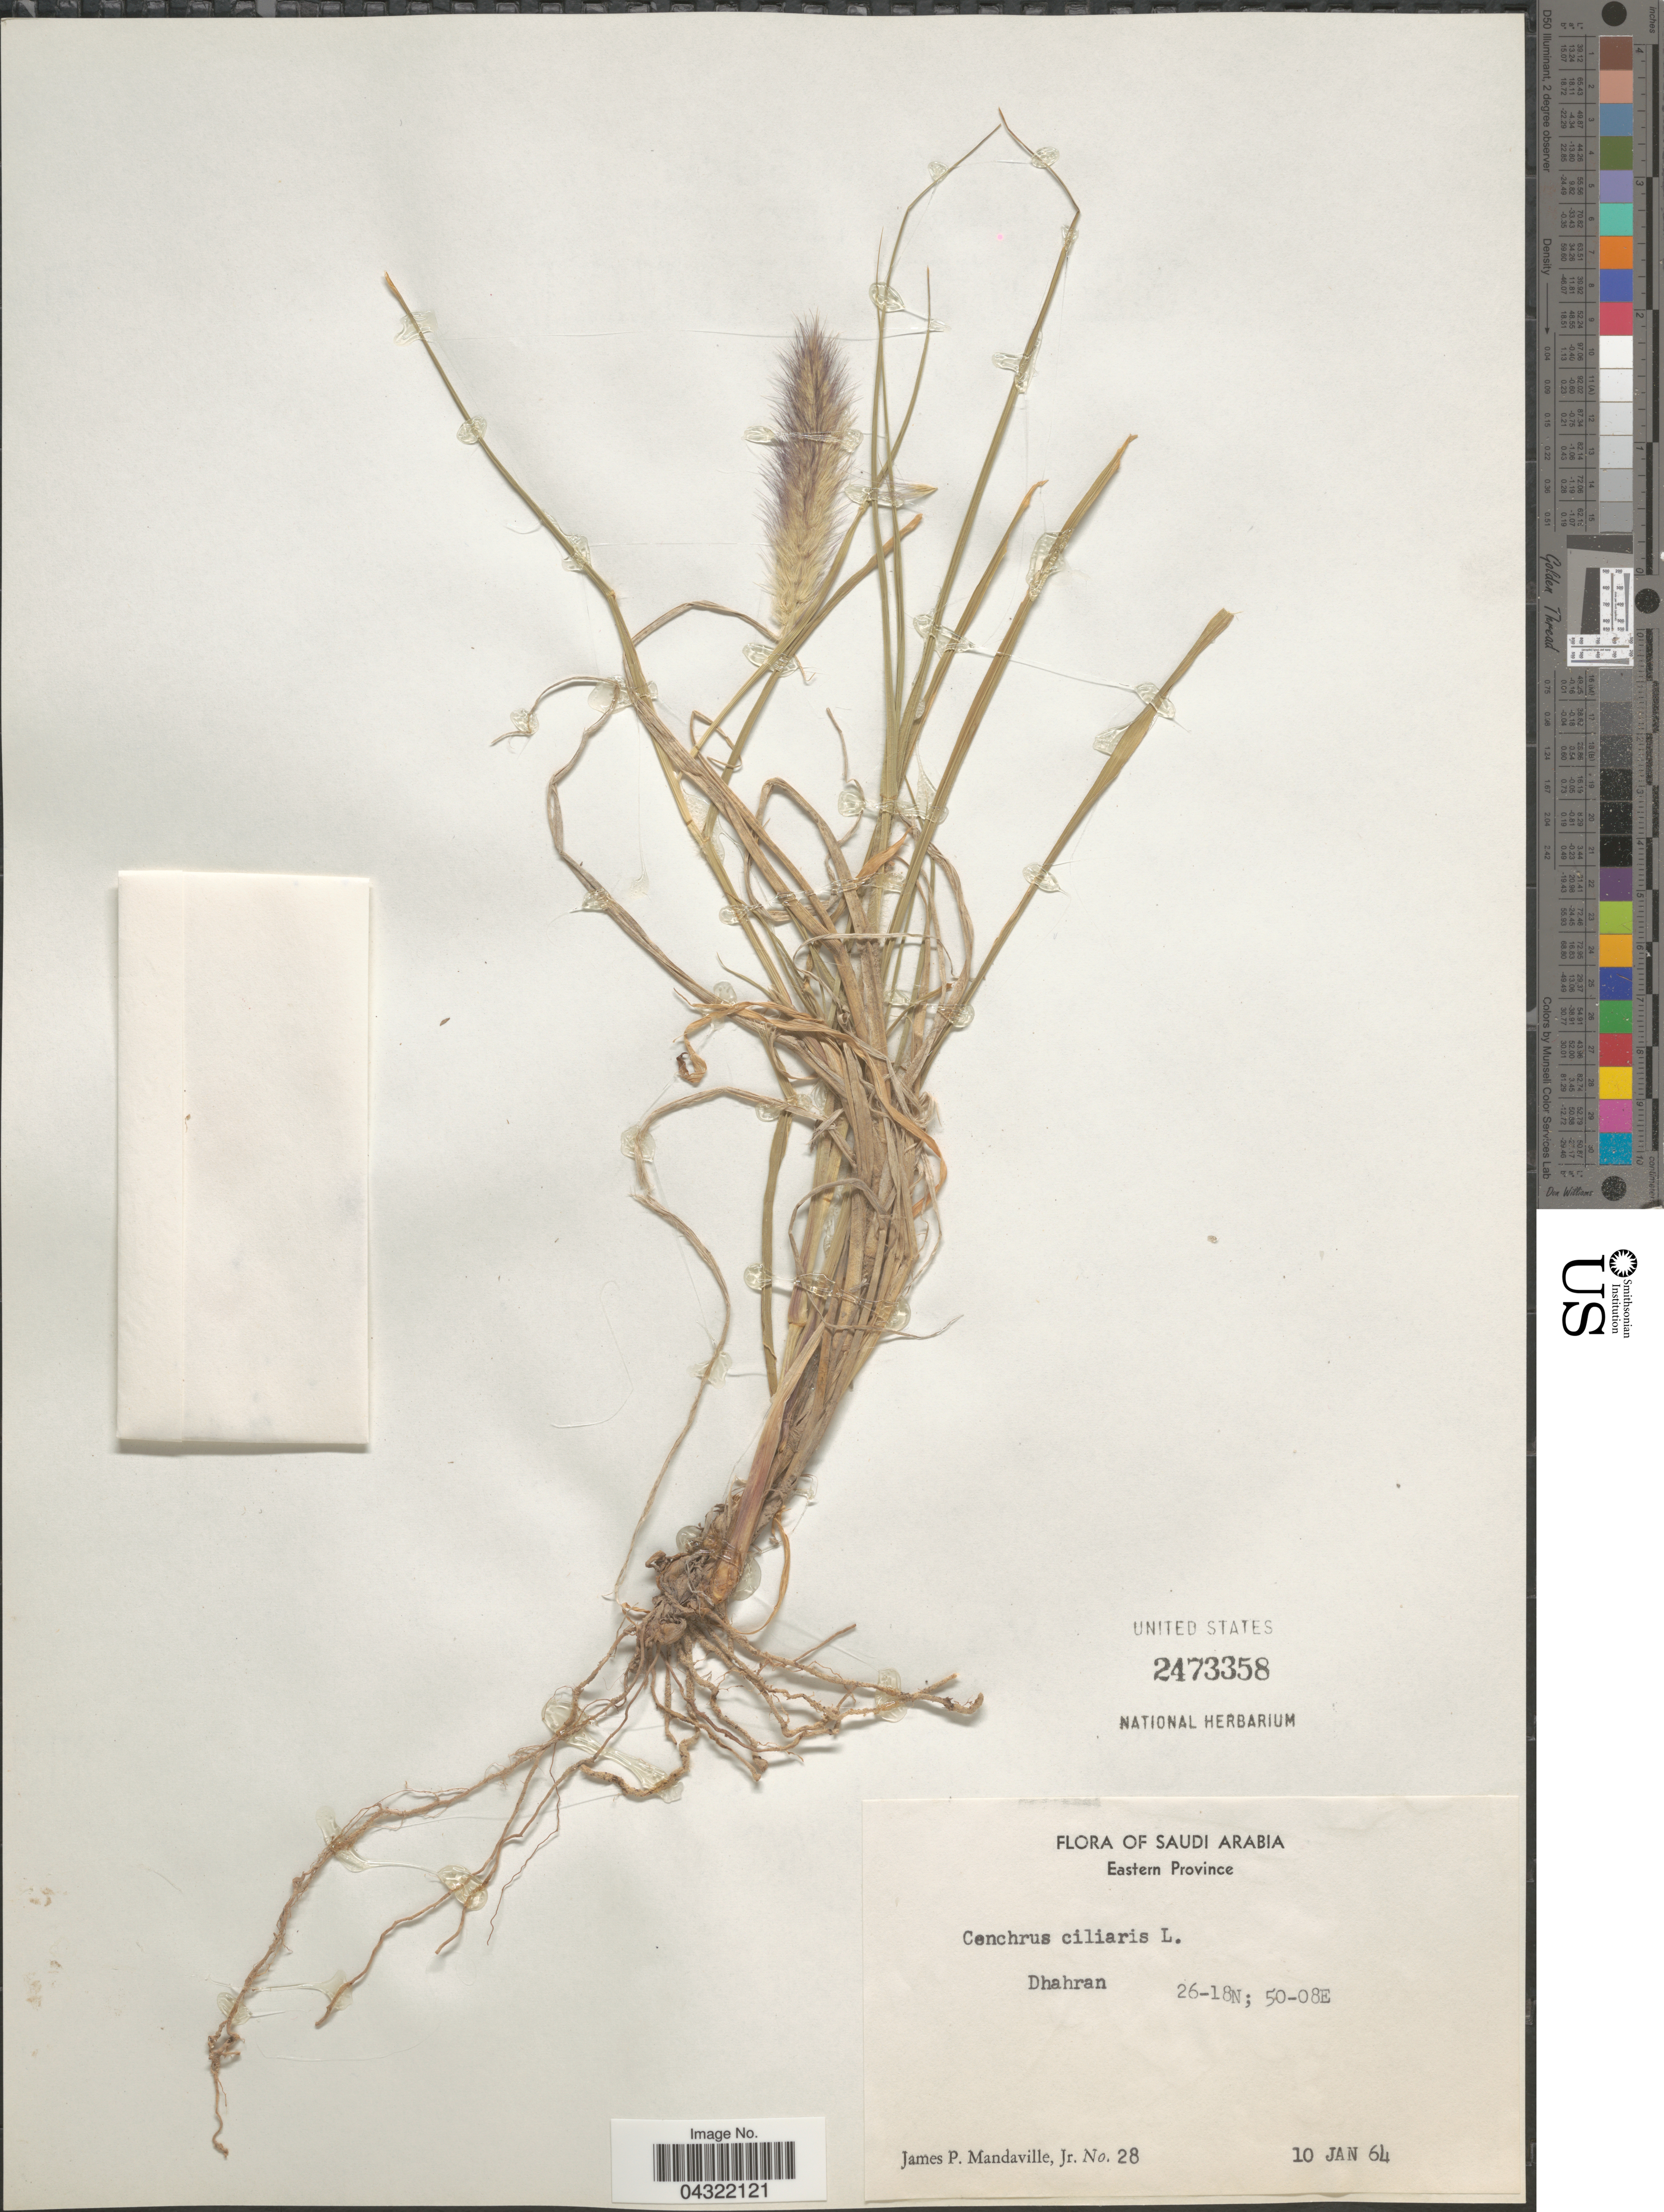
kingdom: Plantae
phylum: Tracheophyta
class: Liliopsida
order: Poales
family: Poaceae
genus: Cenchrus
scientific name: Cenchrus ciliaris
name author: L.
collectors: J. Mandaville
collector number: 28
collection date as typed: Transcribed d/m/y: 10/1/64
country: Saudi Arabia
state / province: Ash Sharqiyah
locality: Eastern Province. Dhahran.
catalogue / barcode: US 2473358